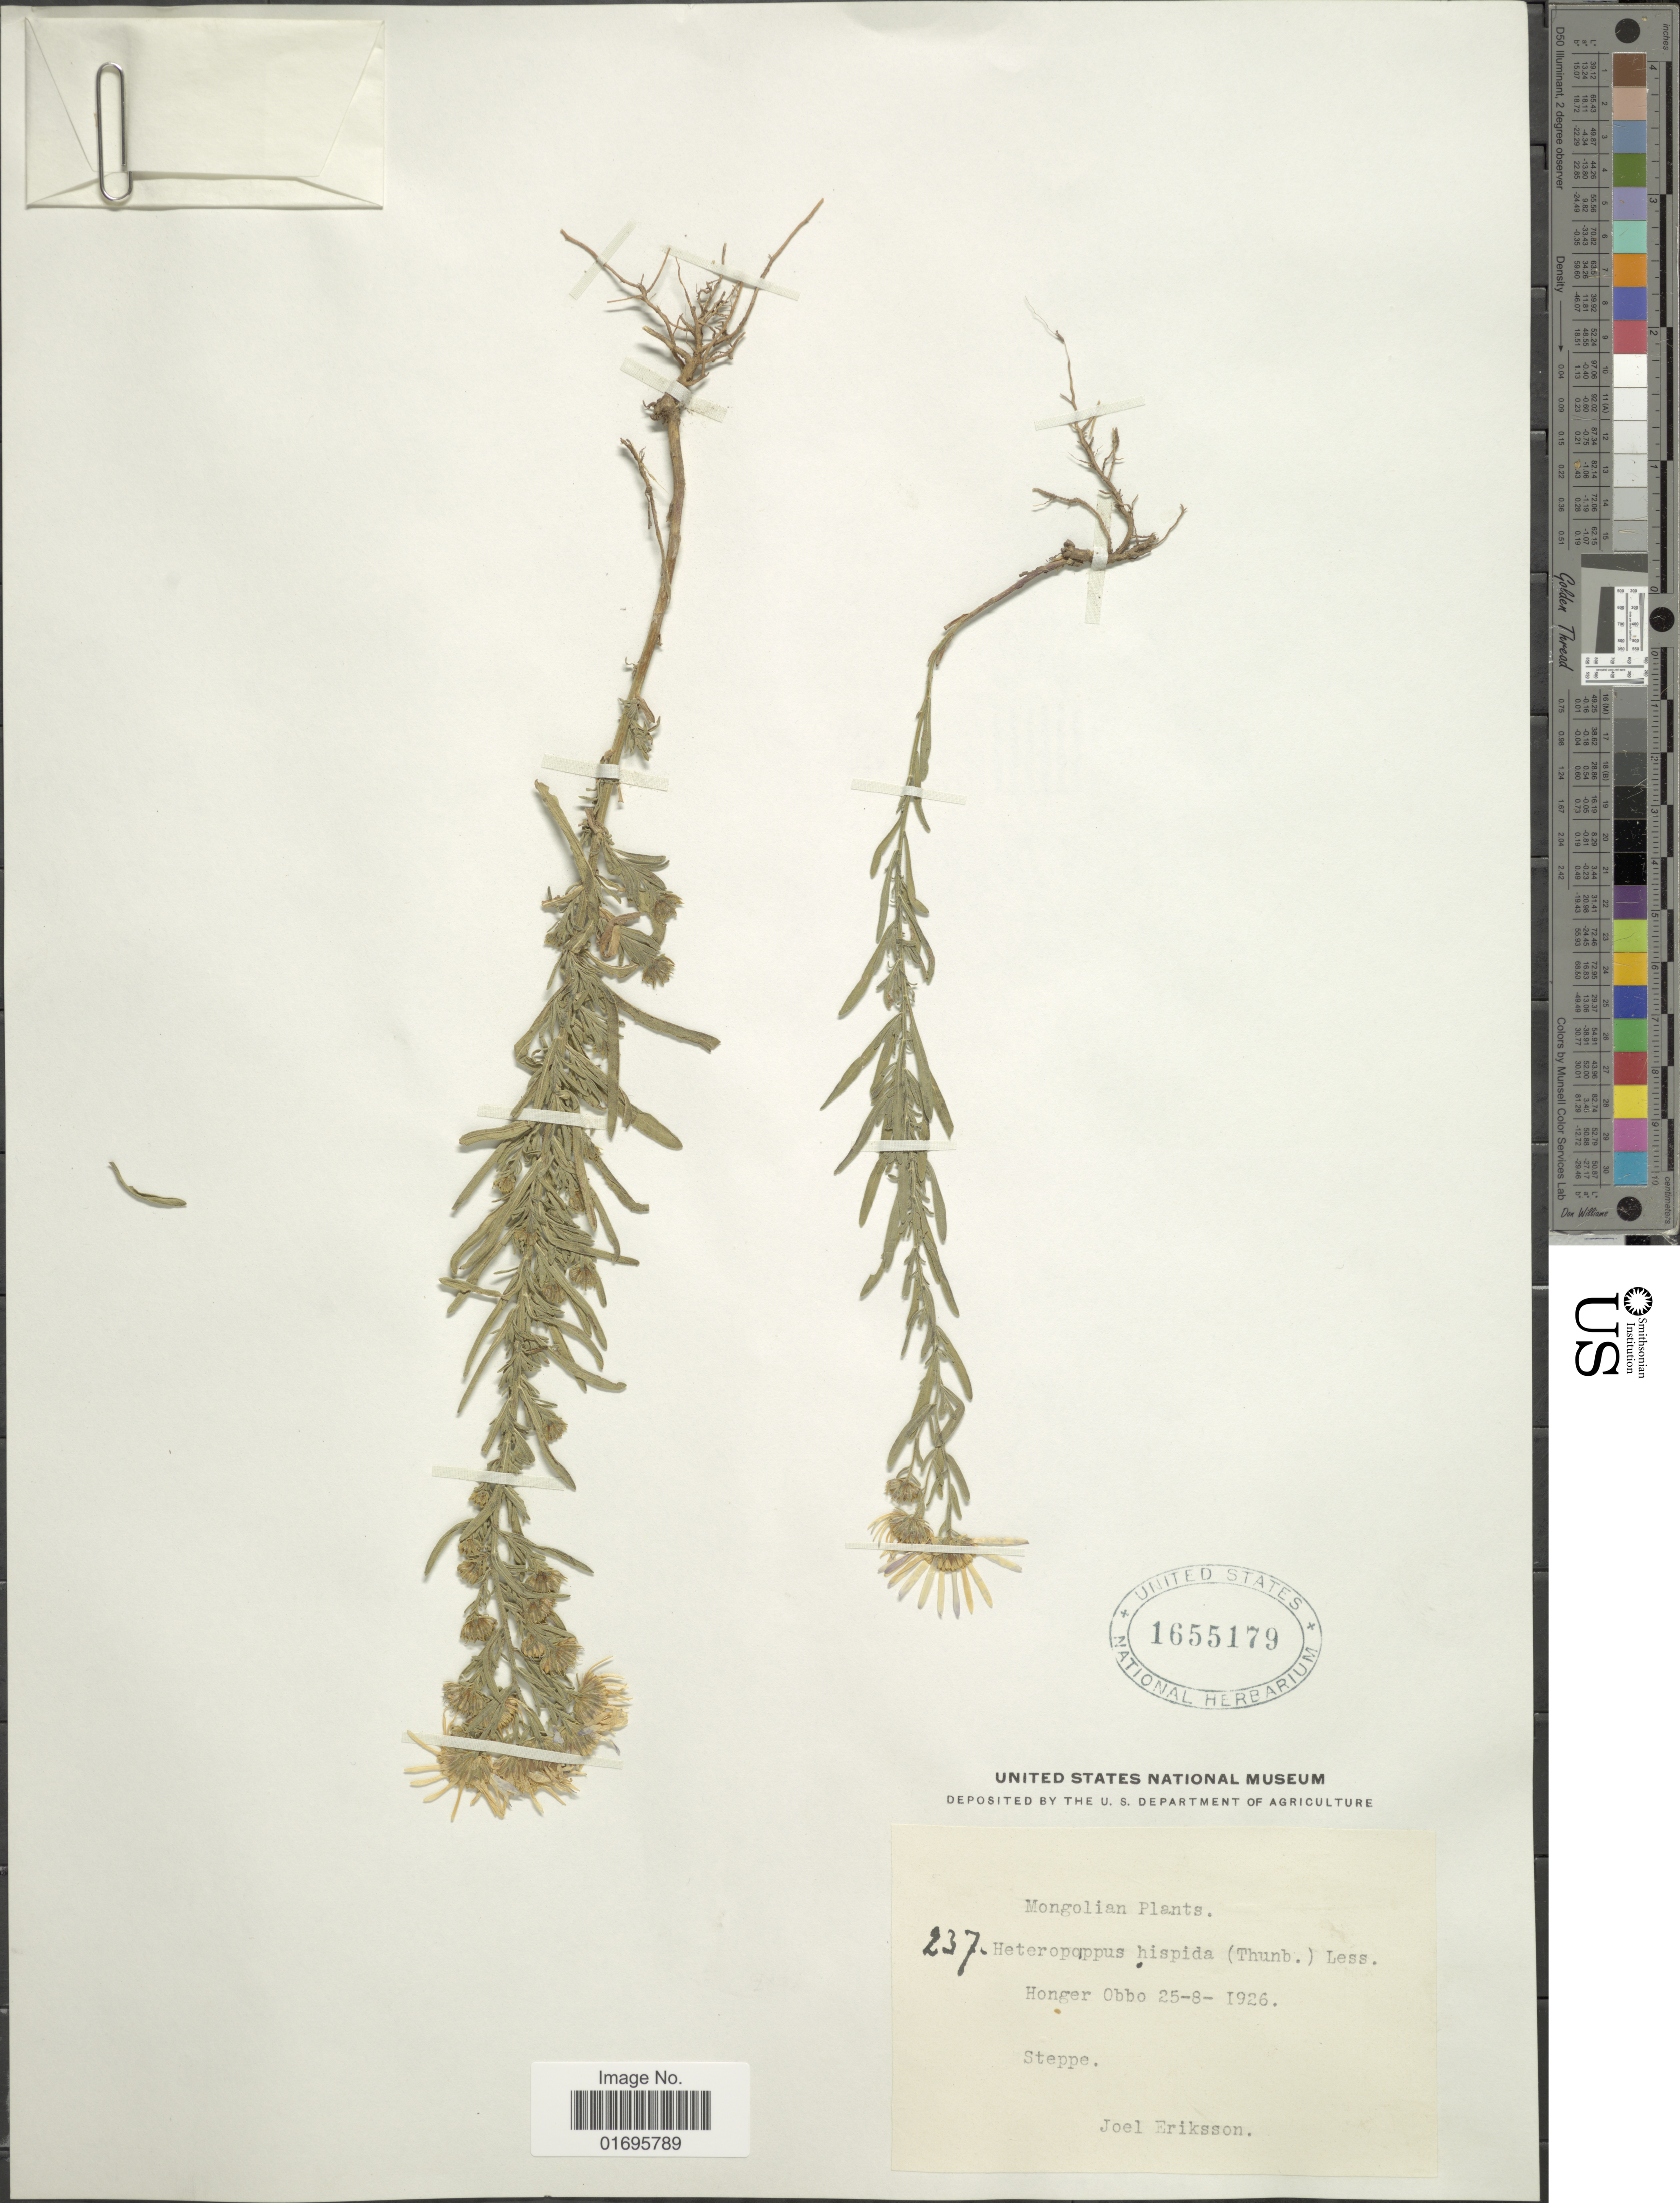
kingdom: Plantae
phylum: Tracheophyta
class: Magnoliopsida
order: Asterales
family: Asteraceae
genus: Heteropappus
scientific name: Heteropappus hispidus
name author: (Thunb.) Less.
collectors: J. Eriksson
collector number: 237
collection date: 1926-08-25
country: Mongolia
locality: Honger Obbo. Steppe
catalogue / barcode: US 1655179